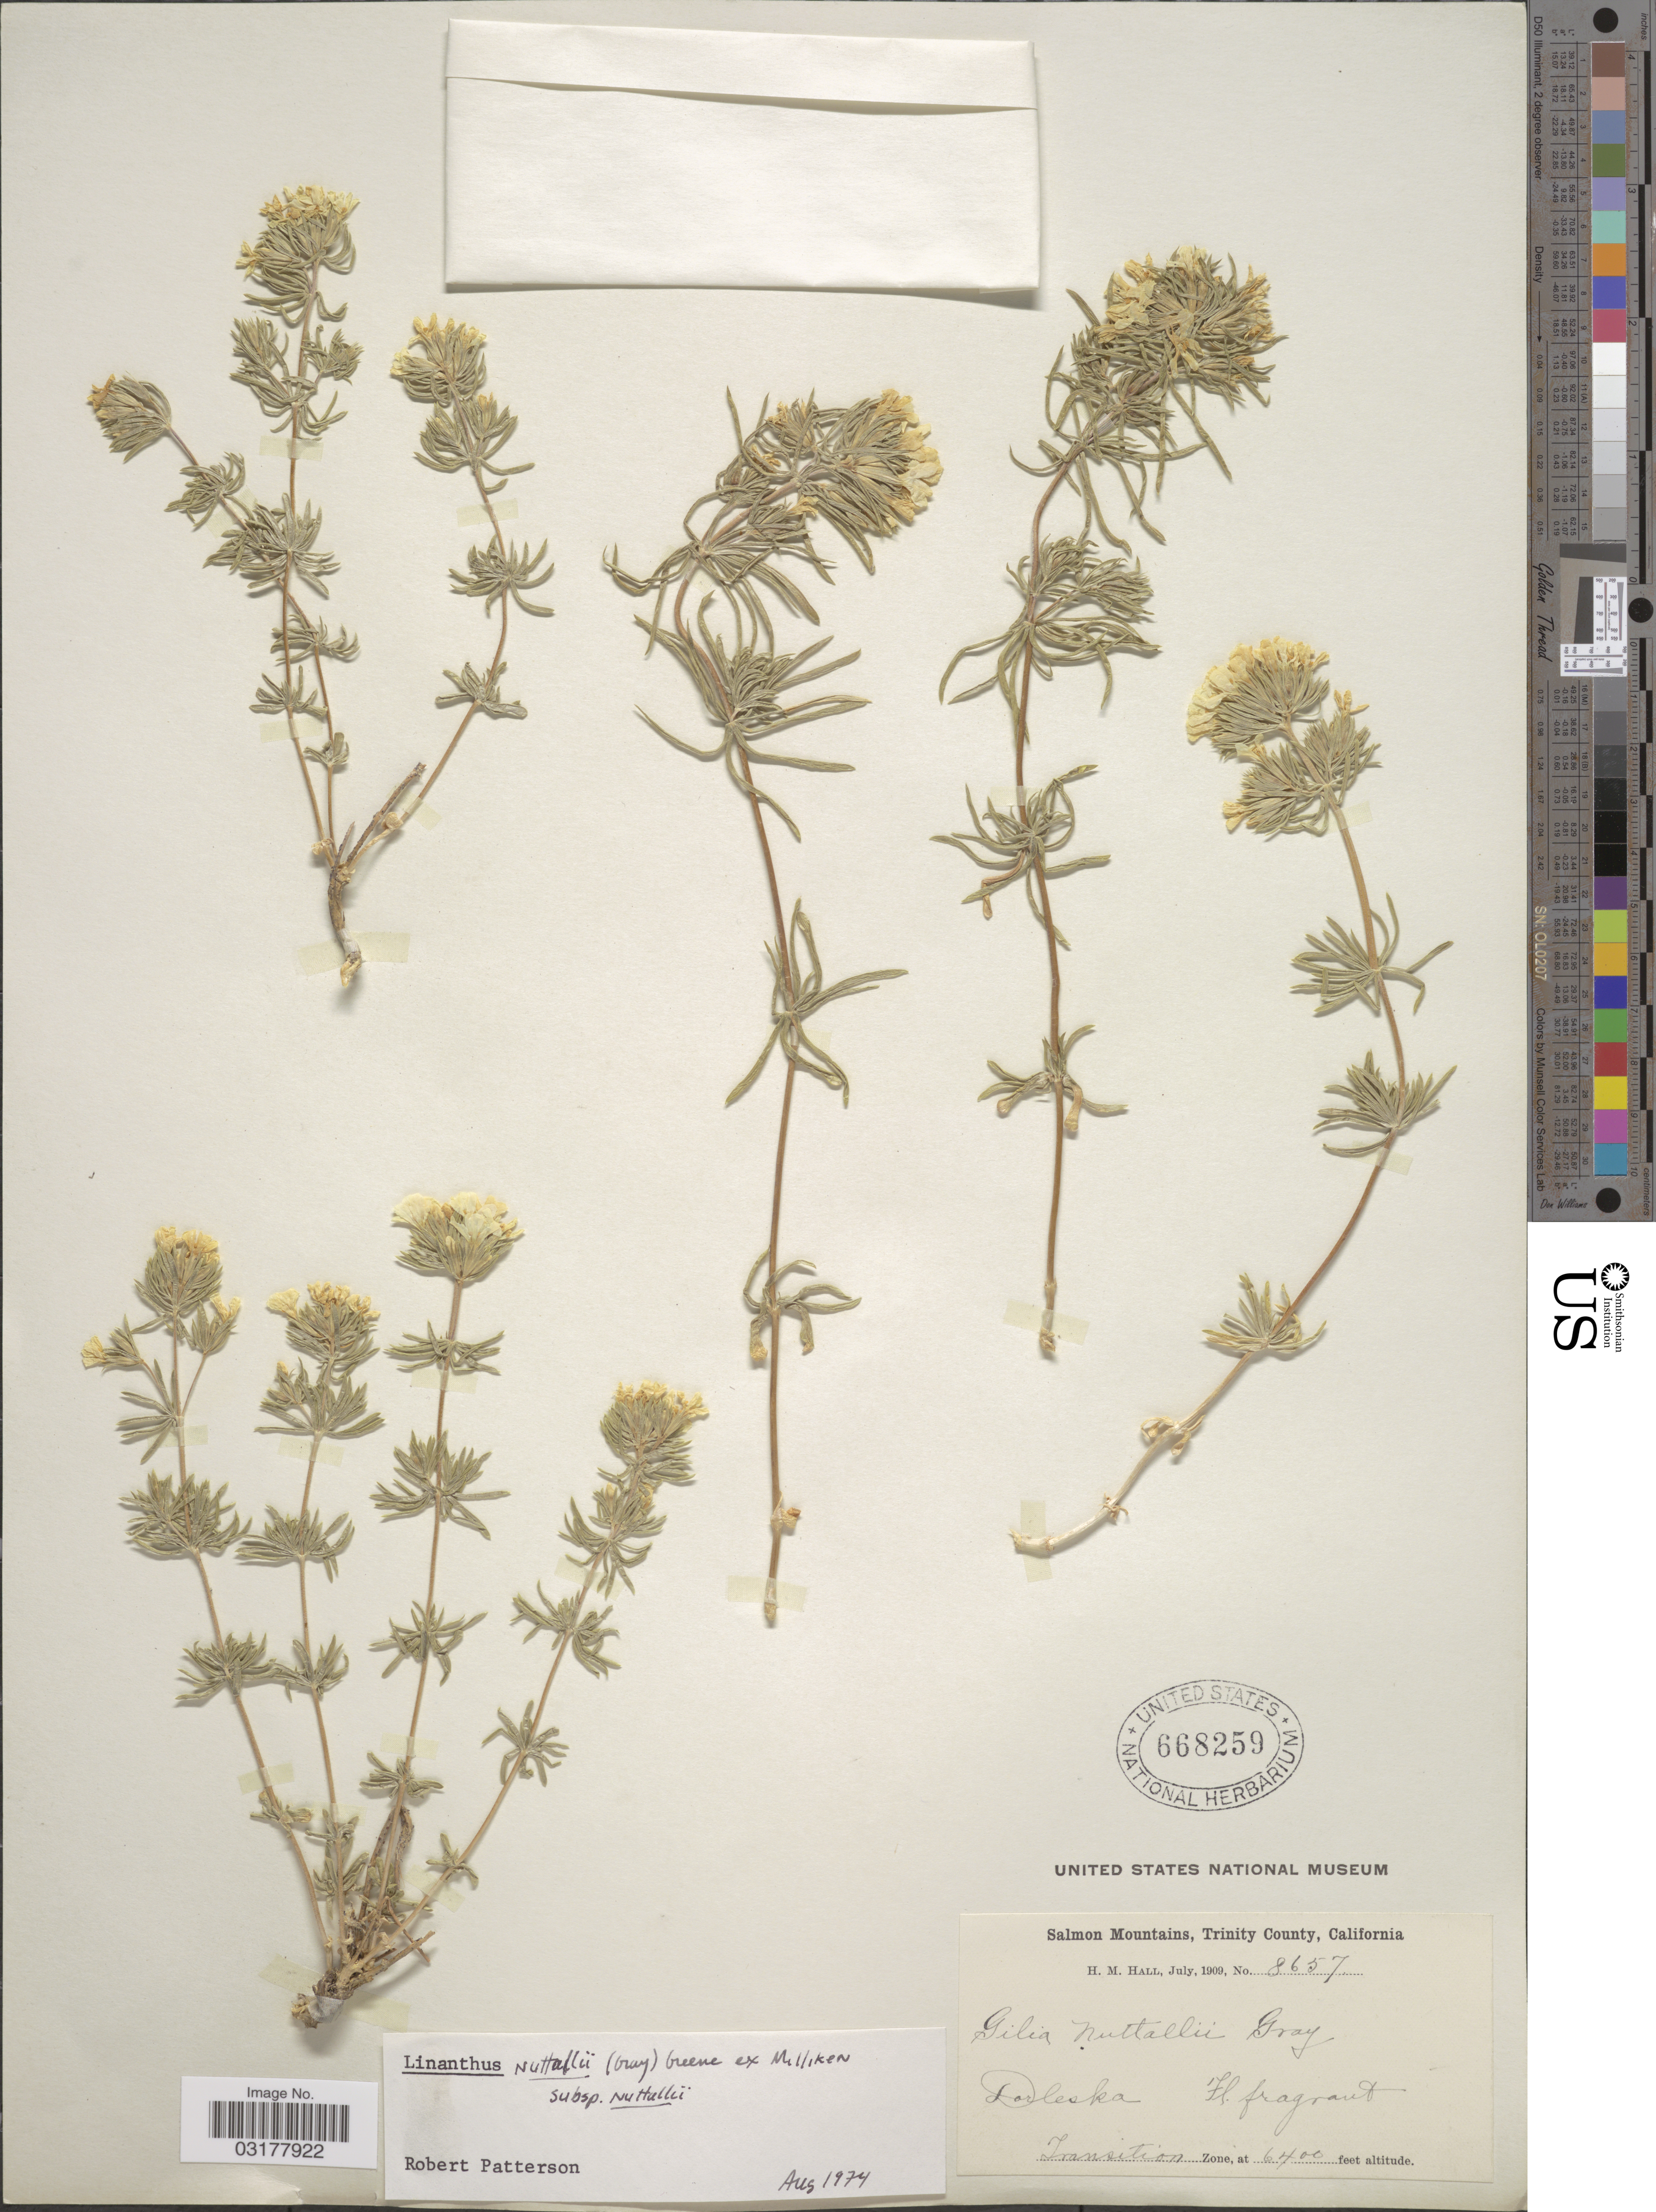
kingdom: Plantae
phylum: Tracheophyta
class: Magnoliopsida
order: Ericales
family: Polemoniaceae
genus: Leptosiphon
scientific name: Leptosiphon nuttallii subsp. nuttallii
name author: (A. Gray) J.M. Porter & L.A. Johnson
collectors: H. M. Hall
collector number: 8657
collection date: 1909-07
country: United States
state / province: California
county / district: Trinity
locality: Salmon Mountains, Trinity County, Dorleska. Transition Zone.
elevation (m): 1951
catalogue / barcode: US 668259